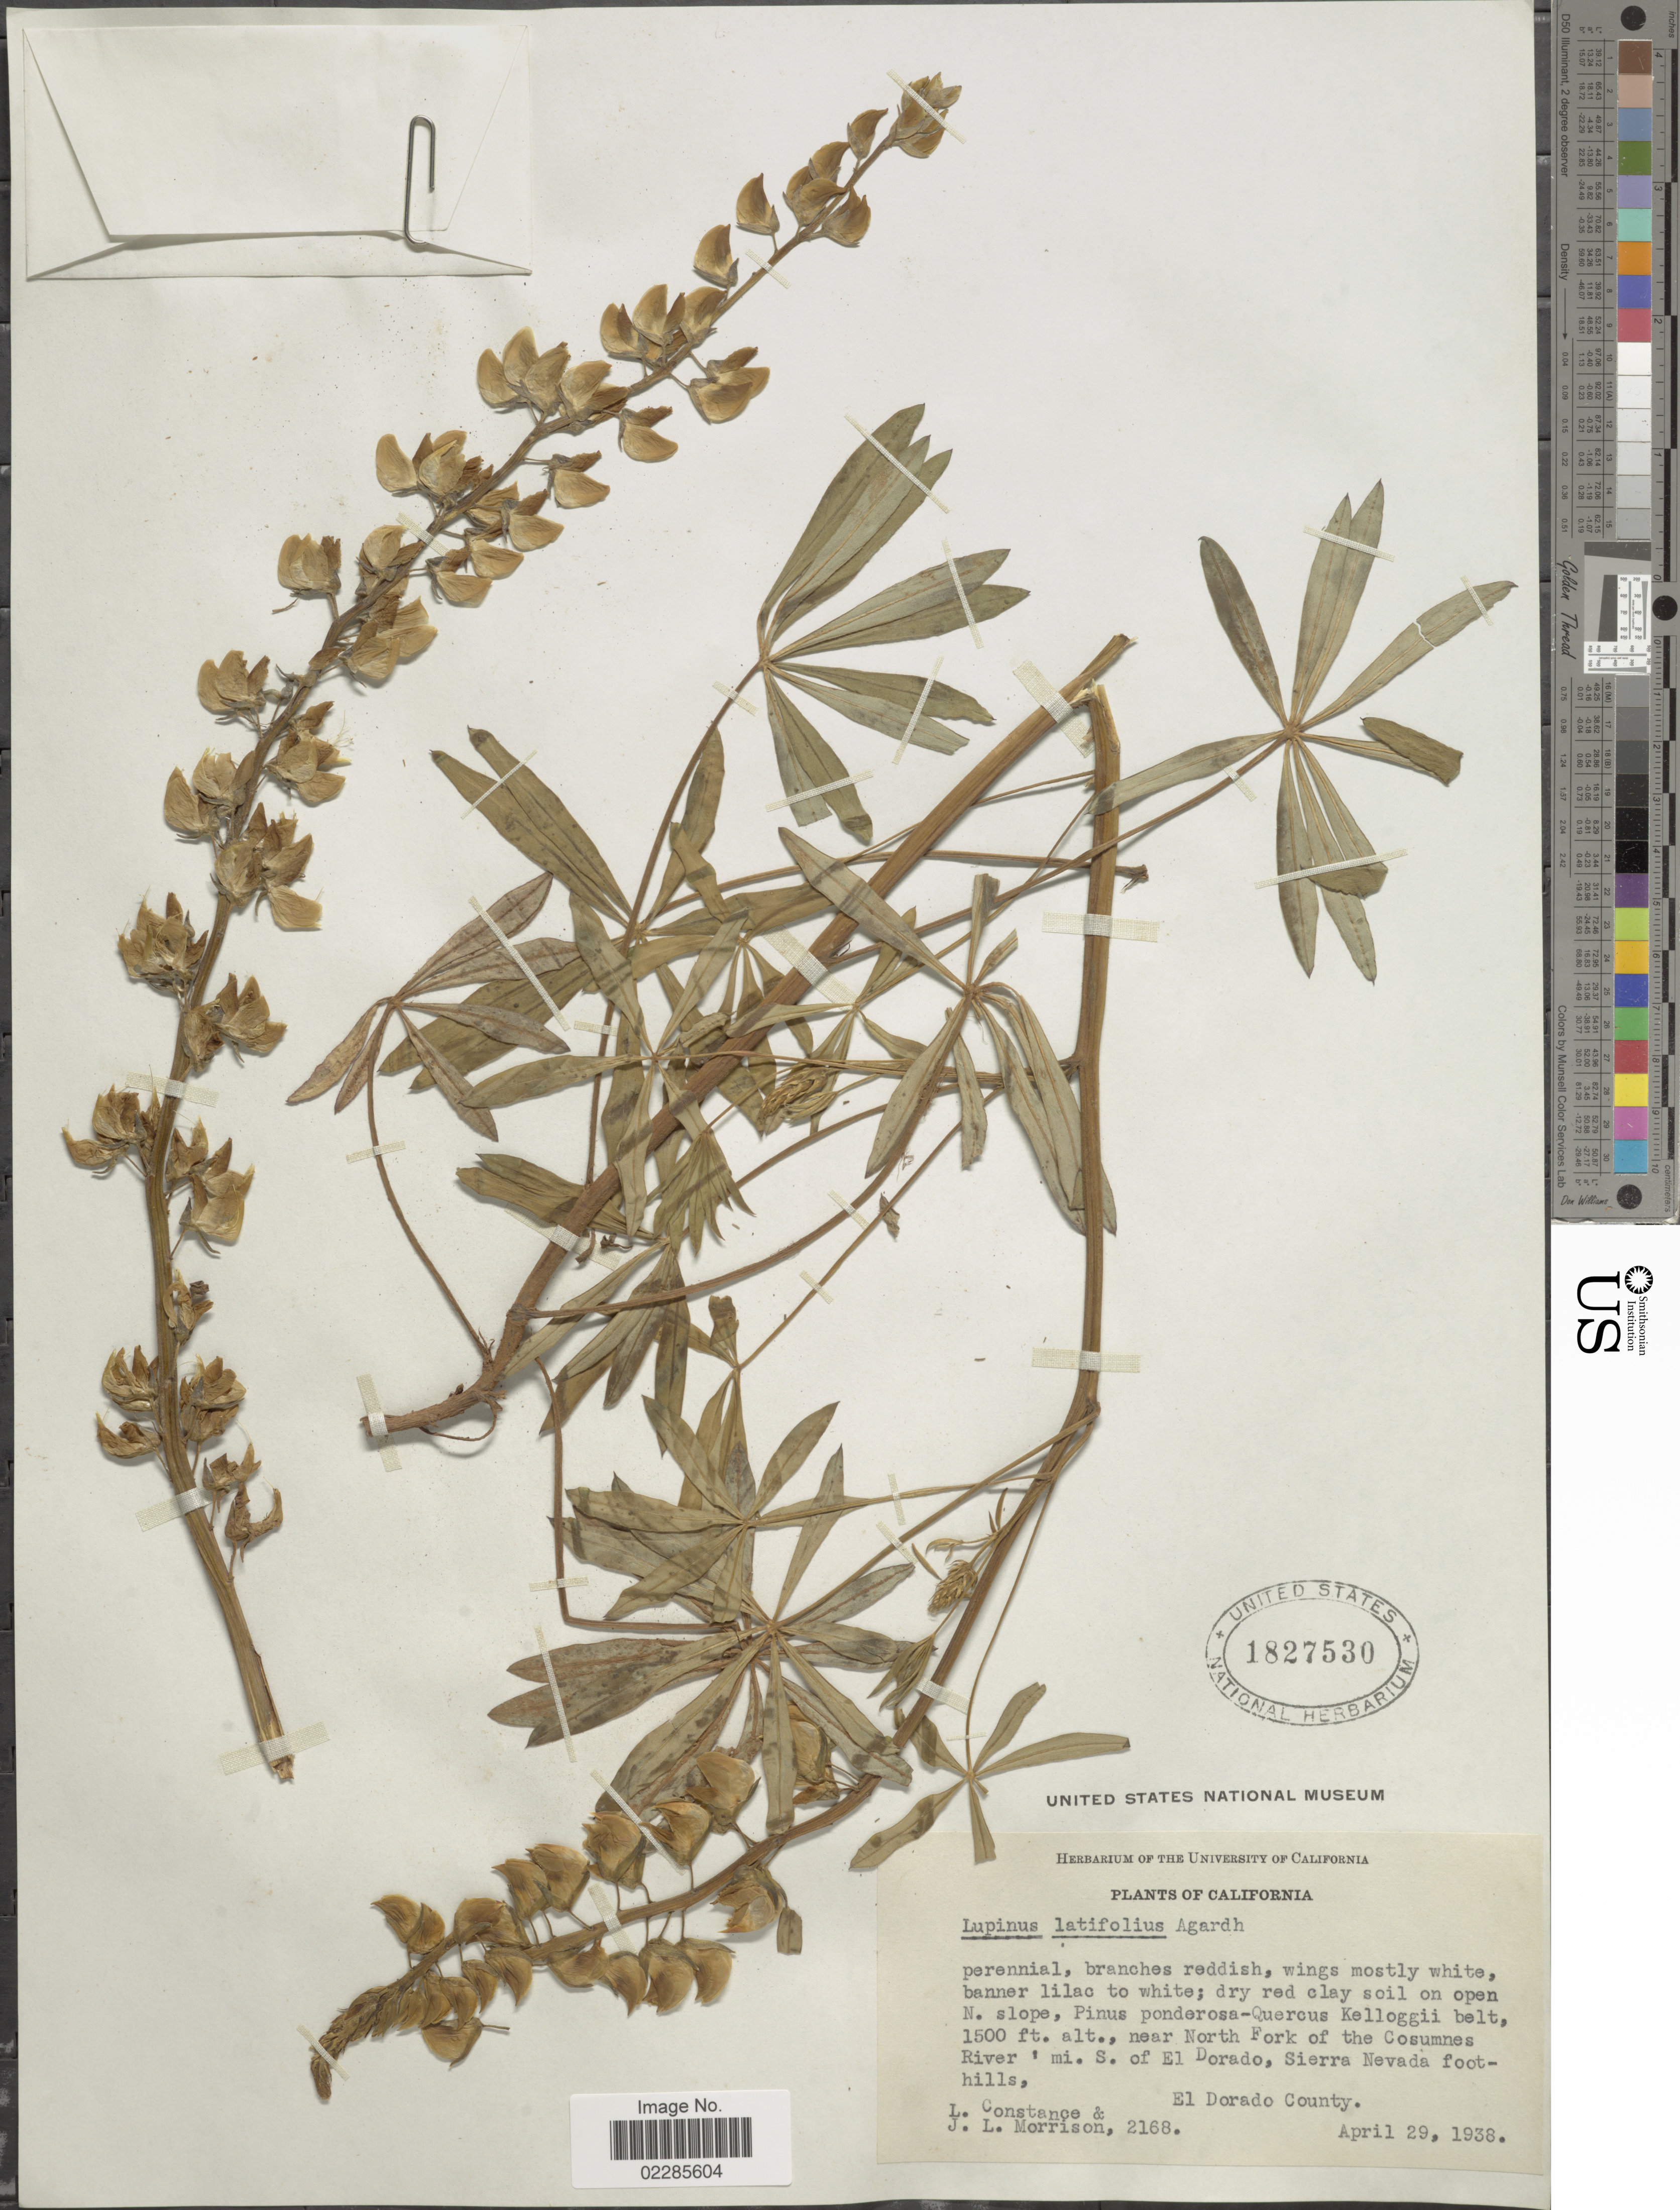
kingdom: Plantae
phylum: Tracheophyta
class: Magnoliopsida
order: Fabales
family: Fabaceae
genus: Lupinus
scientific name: Lupinus latifolius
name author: Lindl. ex J. Agardh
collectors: L. Constance & J. Morrison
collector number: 2168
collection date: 1938-04-29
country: United States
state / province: California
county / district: El Dorado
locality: Dry red clay soil on open N slope, Pinus ponderosa-Quercus Kelloggii belt., near North Fork of the Cosumnes River , mi S of El Dorado, Sierra Nevada foothills, El Dorado County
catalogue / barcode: US 1827530